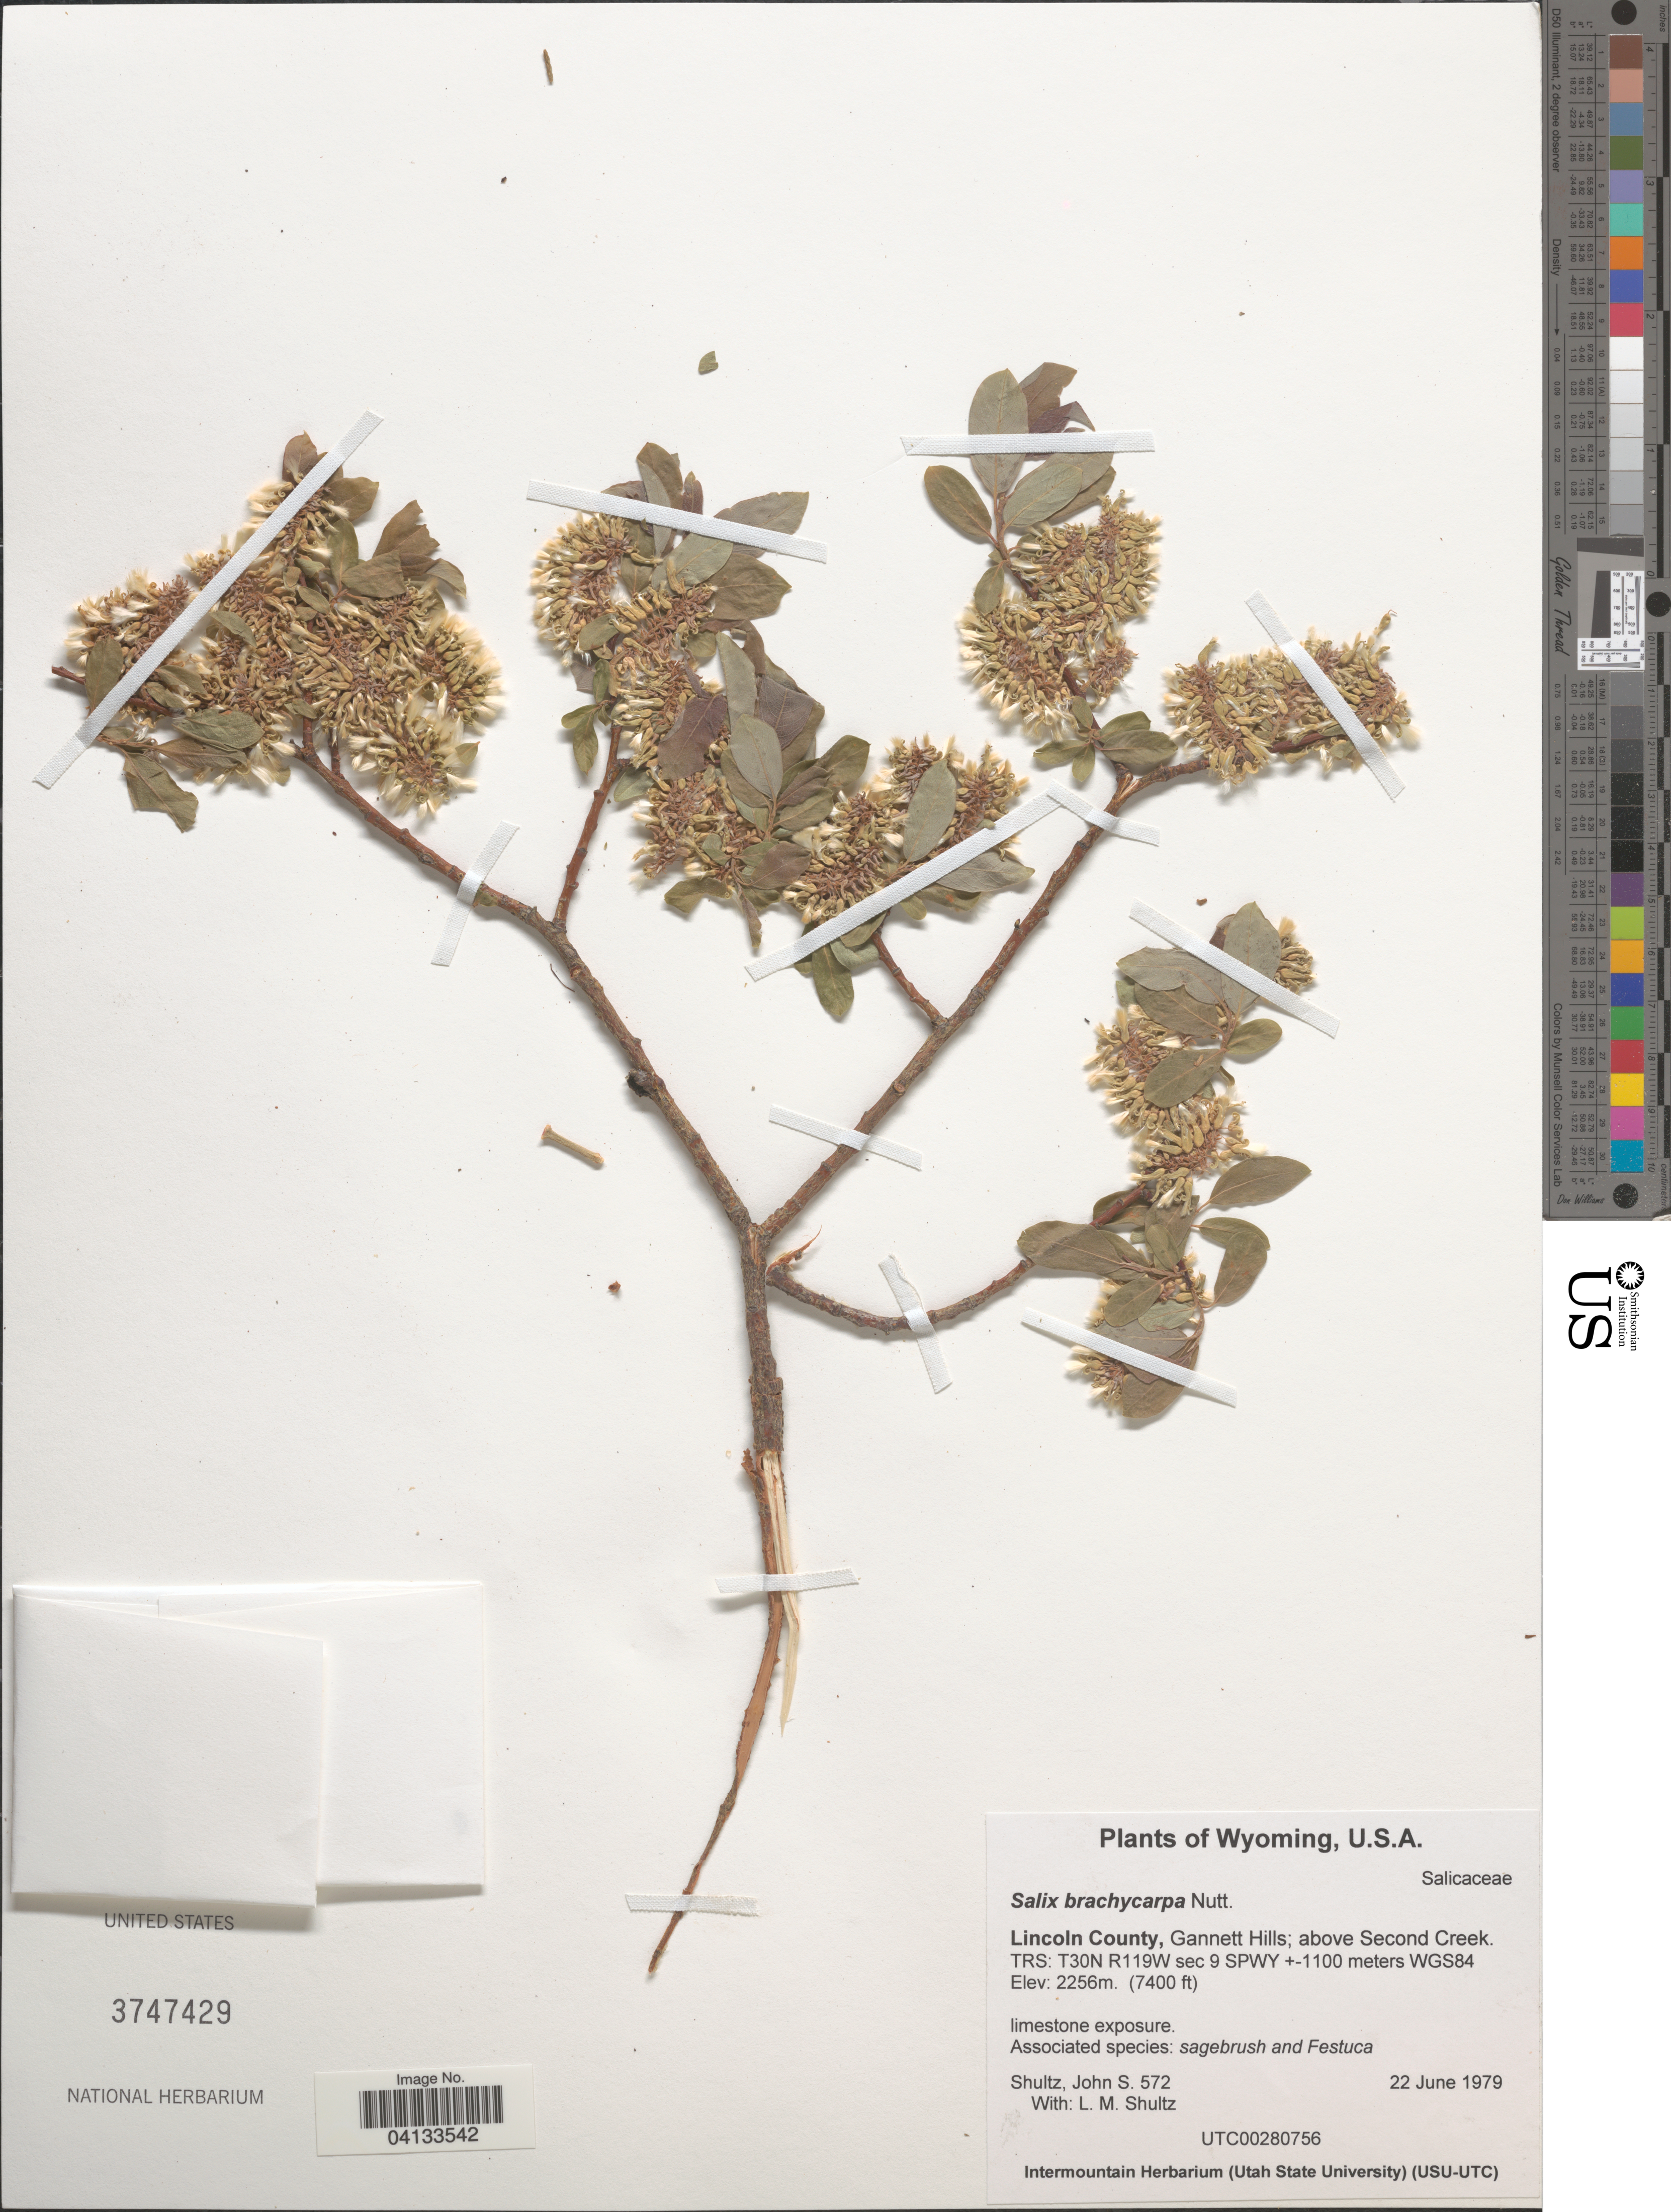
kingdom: Plantae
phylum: Tracheophyta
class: Magnoliopsida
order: Malpighiales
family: Salicaceae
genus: Salix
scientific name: Salix brachycarpa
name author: Nutt.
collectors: J. Shultz & L. Shultz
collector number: S.572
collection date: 1979-06-22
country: United States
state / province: Wyoming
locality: Lincoln County, Gannett Hills; above Second Creek. TRS: T30N R119W sec 9 SPWY +-1100 meters WGS84.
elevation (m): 2256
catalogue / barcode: US 3747429